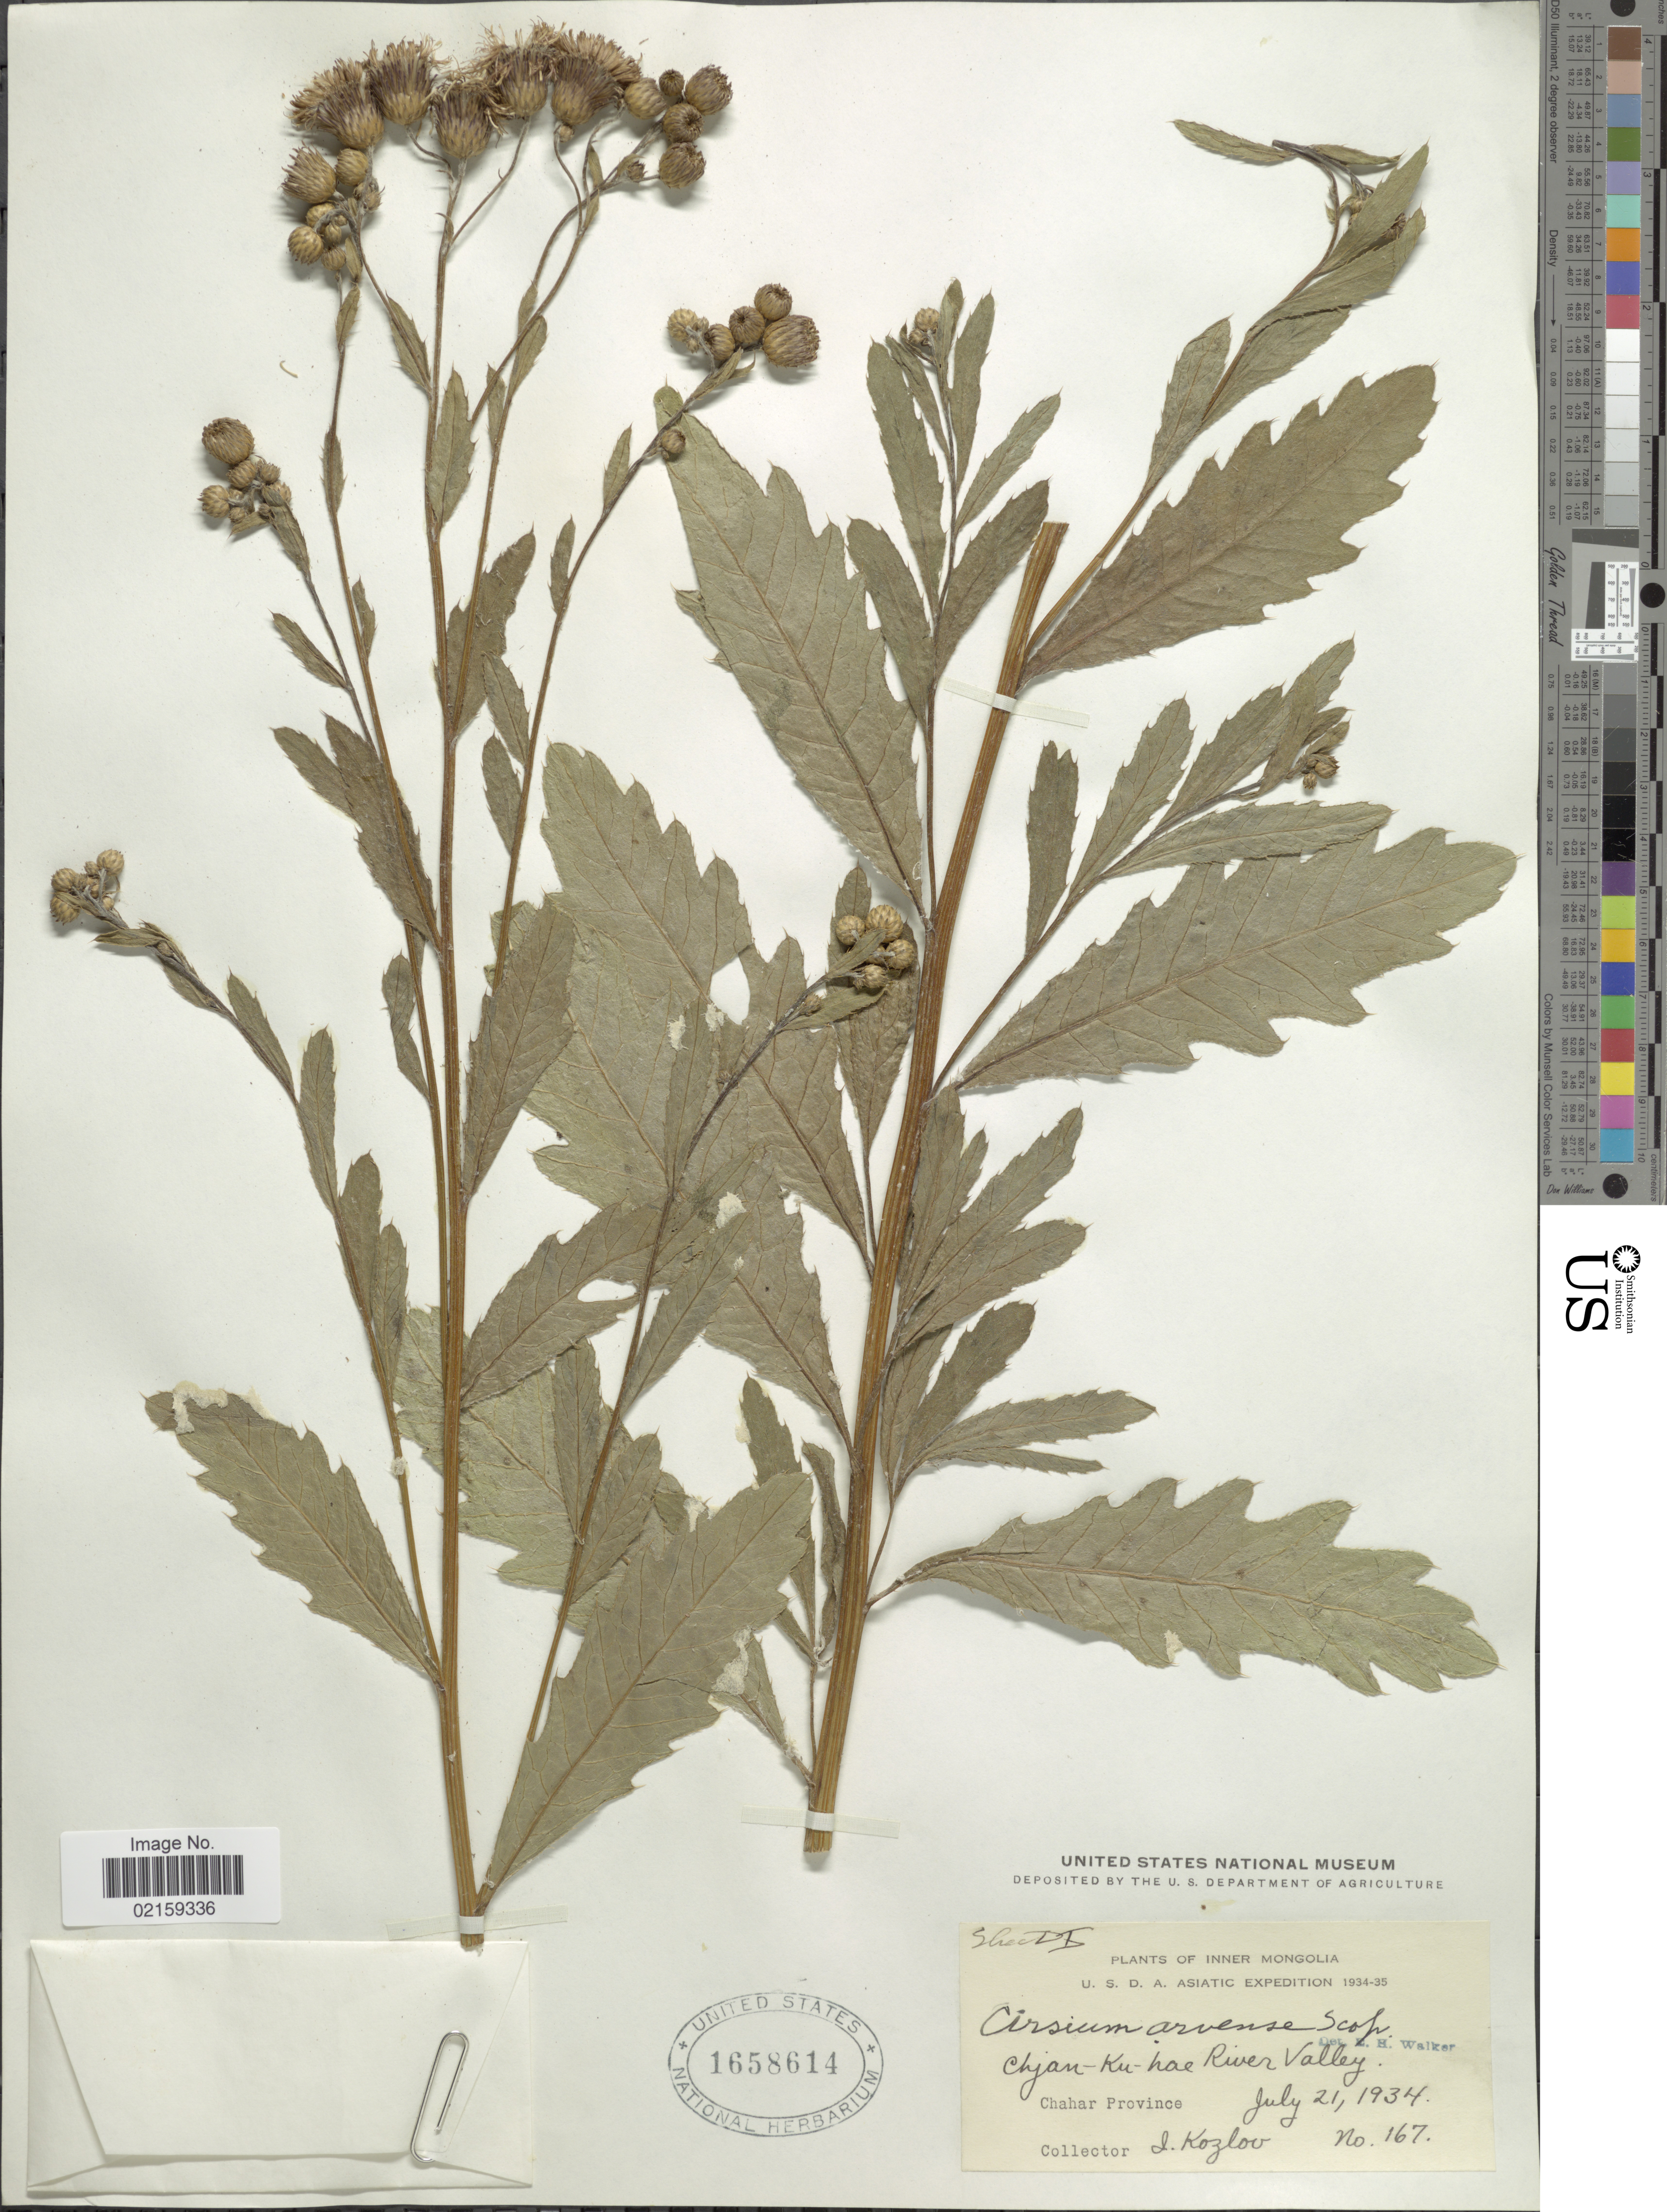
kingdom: Plantae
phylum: Tracheophyta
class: Magnoliopsida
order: Asterales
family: Asteraceae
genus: Cirsium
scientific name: Cirsium arvense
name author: (L.) Scop.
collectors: I. Kozlov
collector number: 167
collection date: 1934-07-21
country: China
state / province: Nei Monggol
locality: Inner Mongolia. Chjan-Ku-hae River Valley. Chahar Province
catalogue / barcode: US 1658614